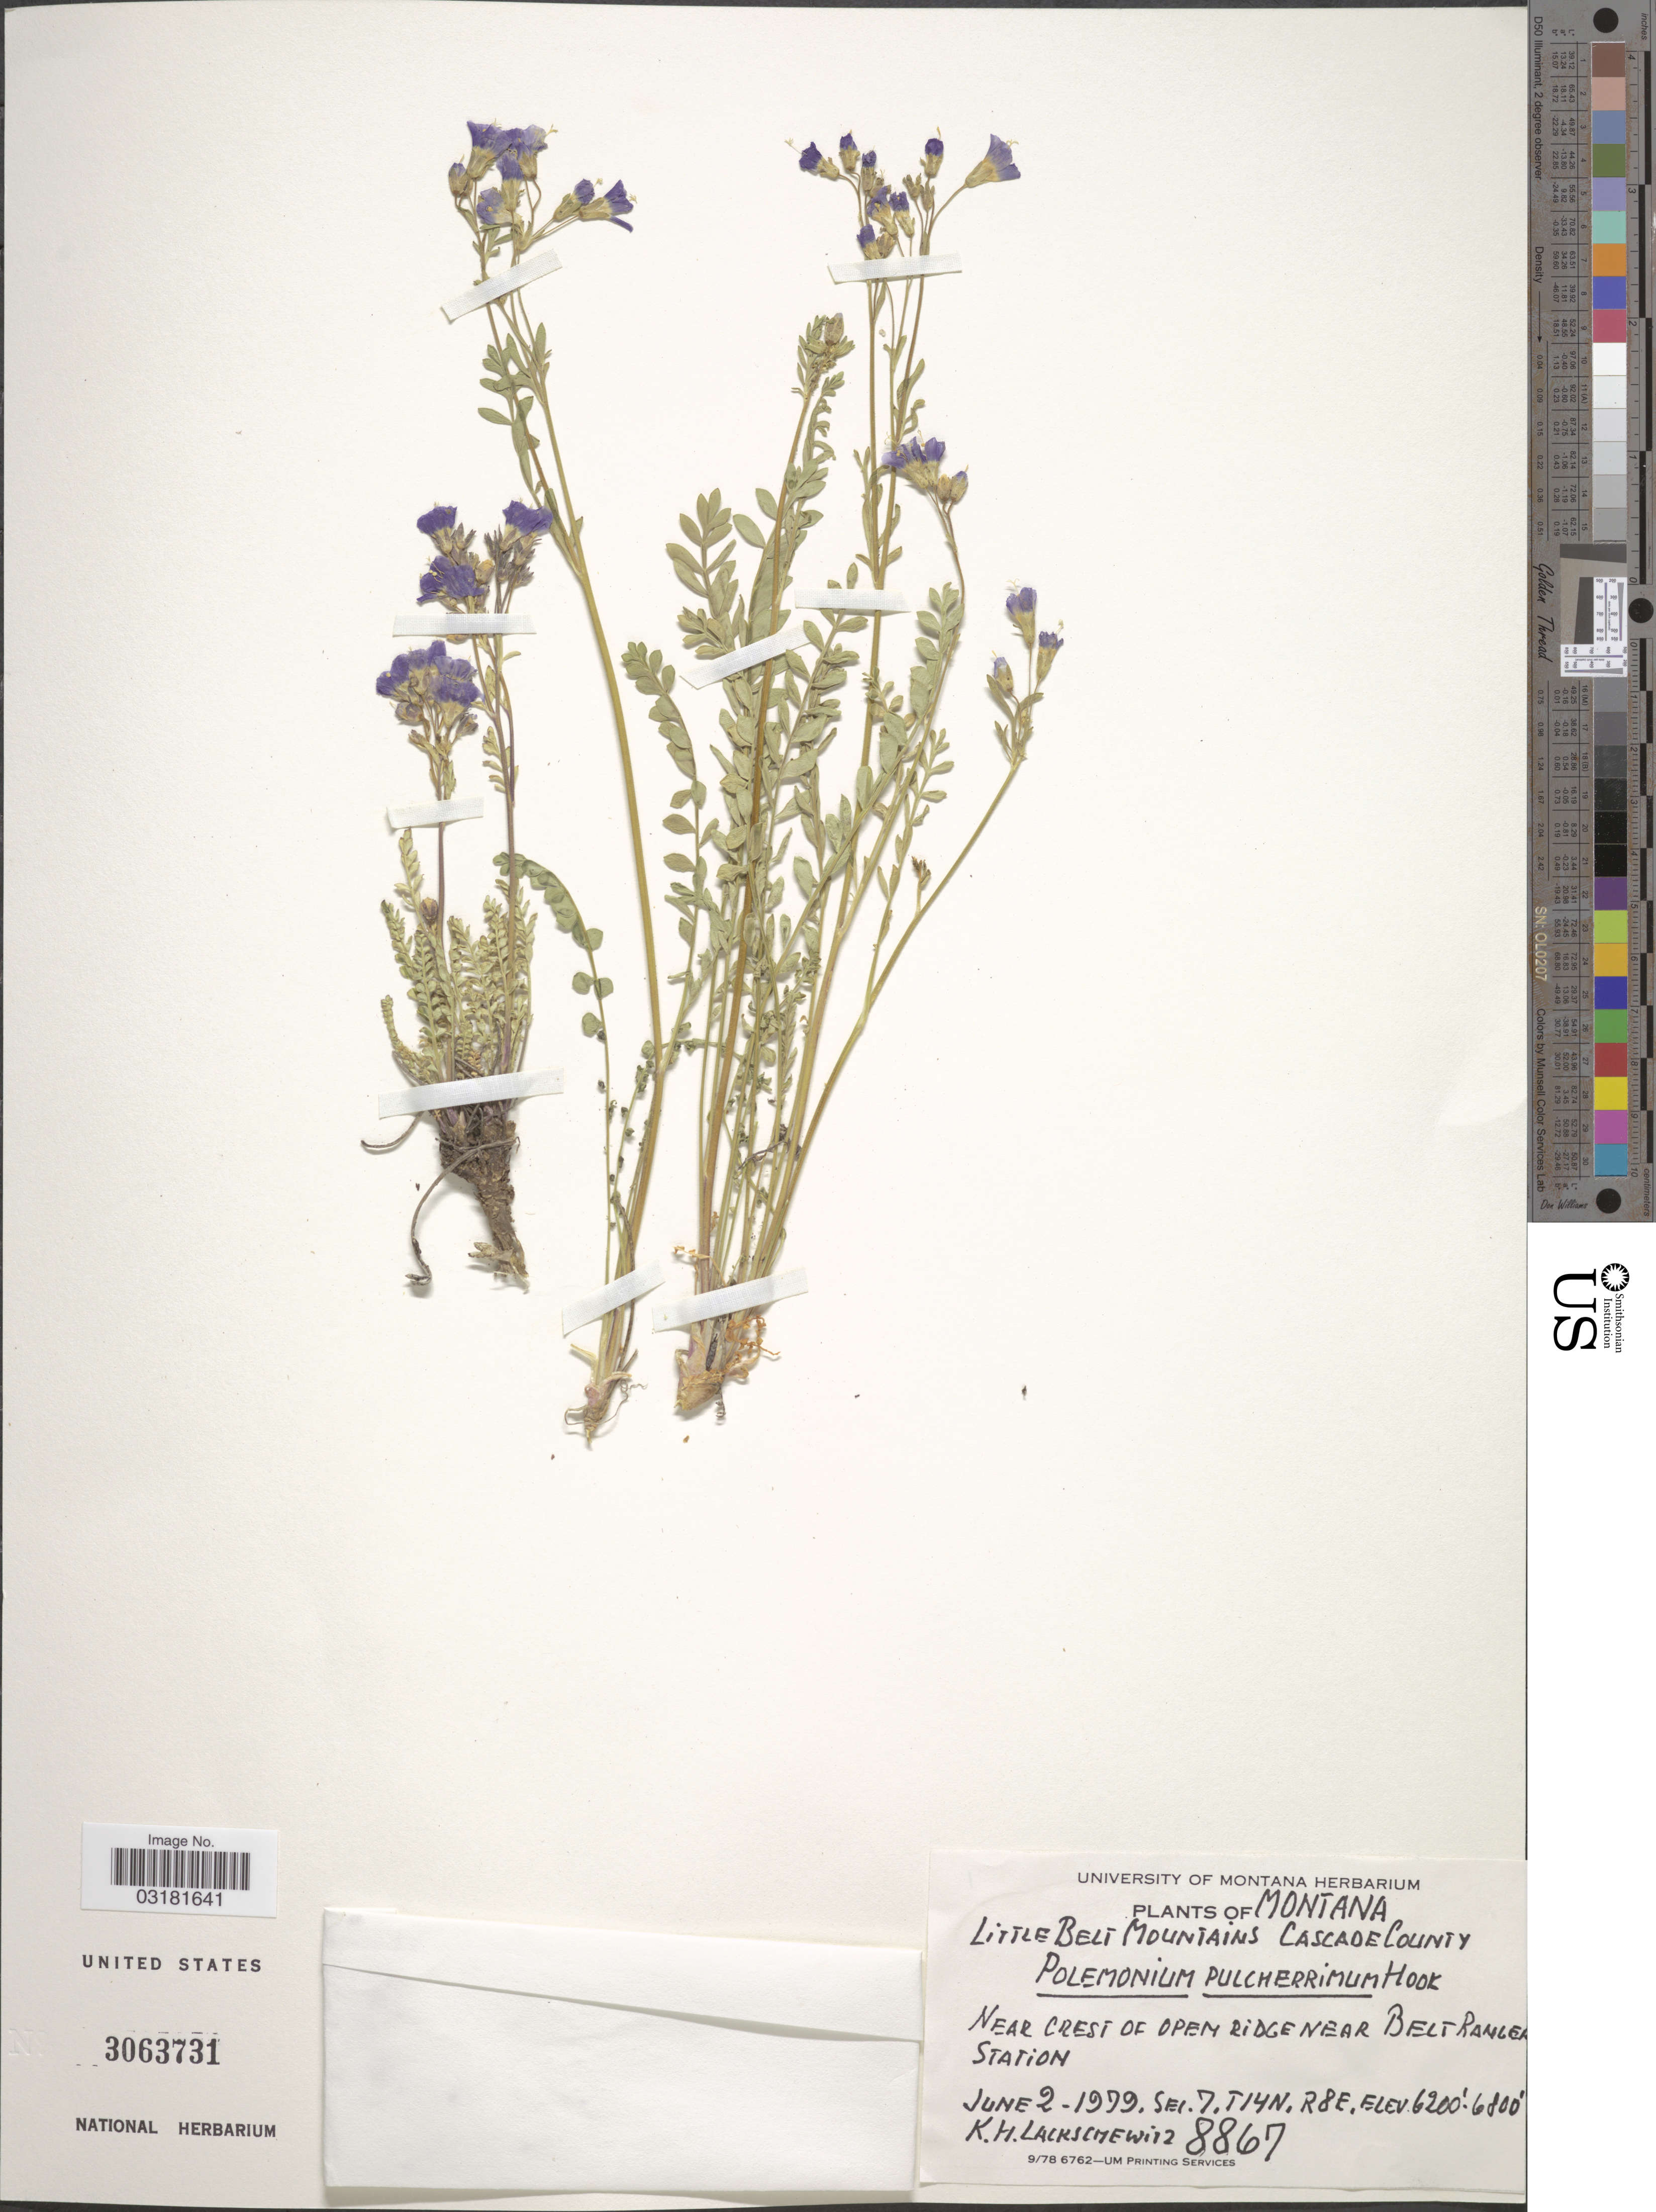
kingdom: Plantae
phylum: Tracheophyta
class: Magnoliopsida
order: Ericales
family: Polemoniaceae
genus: Polemonium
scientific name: Polemonium pulcherrimum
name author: Hook.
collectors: K. Lackschewitz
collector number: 8867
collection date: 1979-06-02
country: United States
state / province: Montana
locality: Little Belt Mountains, Cascade County, Near Crest of Open Ridge near Belt Ranger Station. Sec.7, T14N, R8E.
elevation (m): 1890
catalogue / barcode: US 3063731